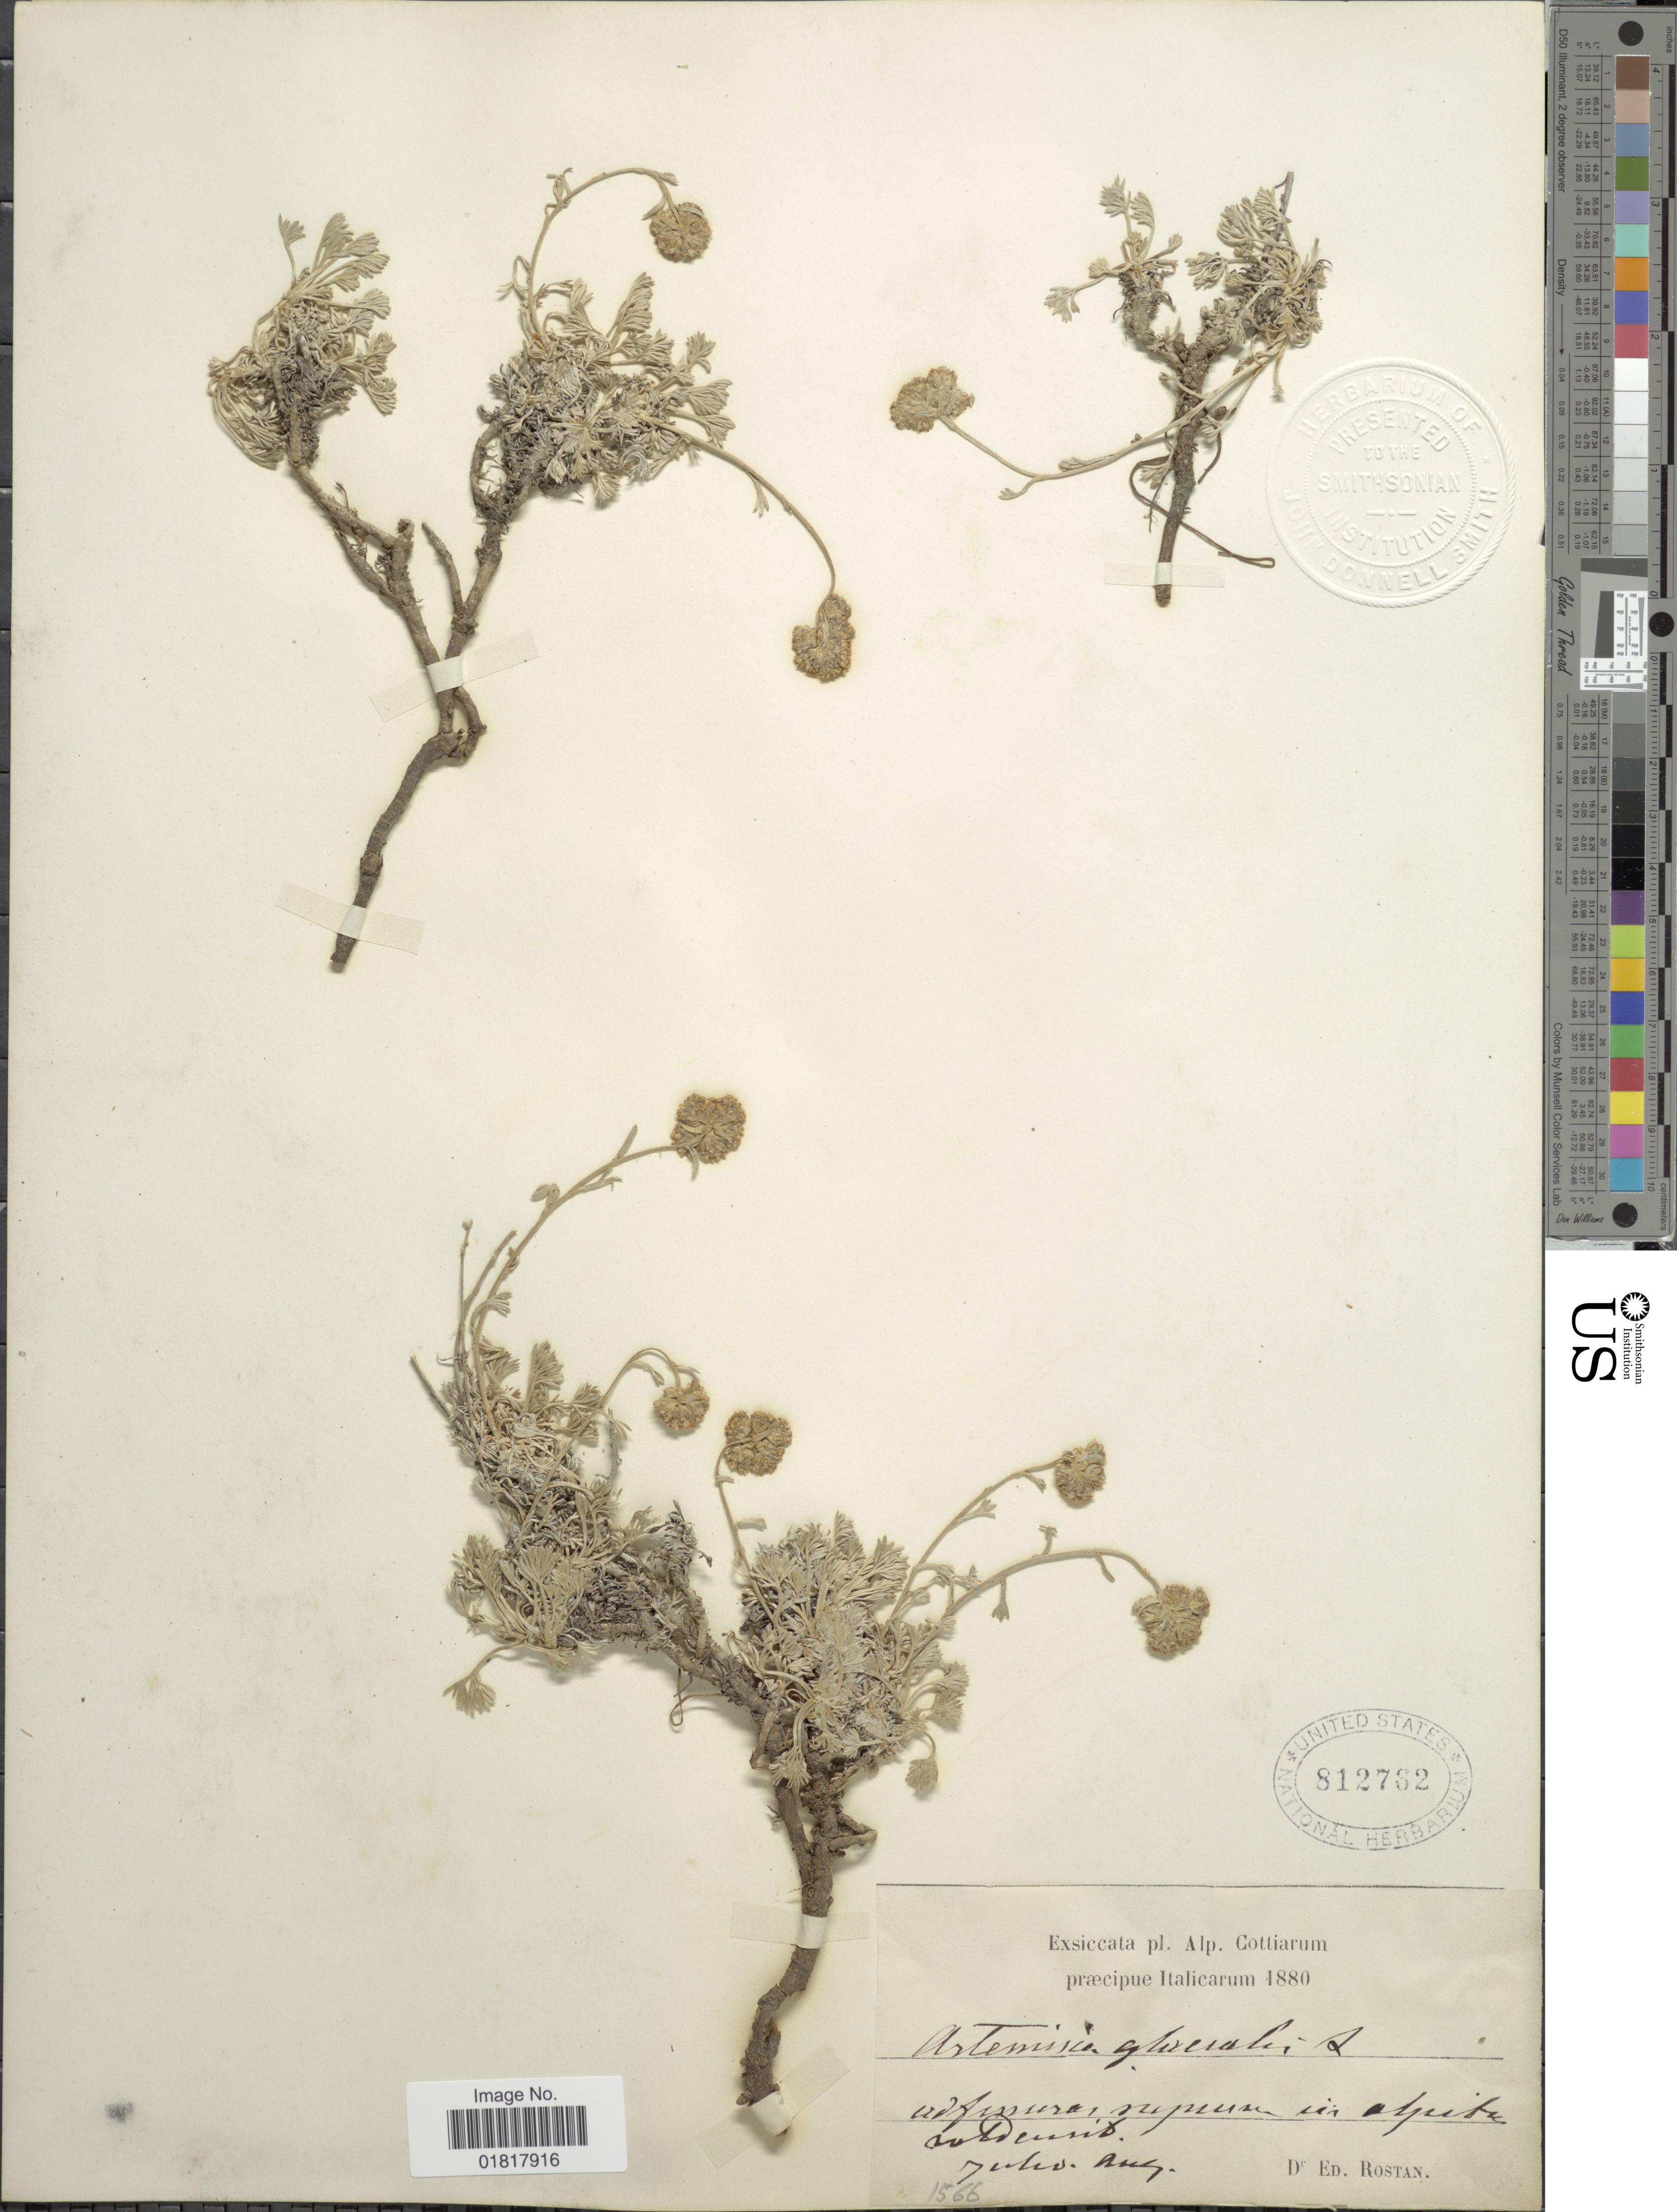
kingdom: Plantae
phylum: Tracheophyta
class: Magnoliopsida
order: Asterales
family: Asteraceae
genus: Artemisia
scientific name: Artemisia glacialis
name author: L.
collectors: E. Rostan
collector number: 1566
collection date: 1880-07/1880-08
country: Italy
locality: Ad Aniera nipiensen in Alpista au Dennit [interpreted]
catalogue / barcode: US 812762